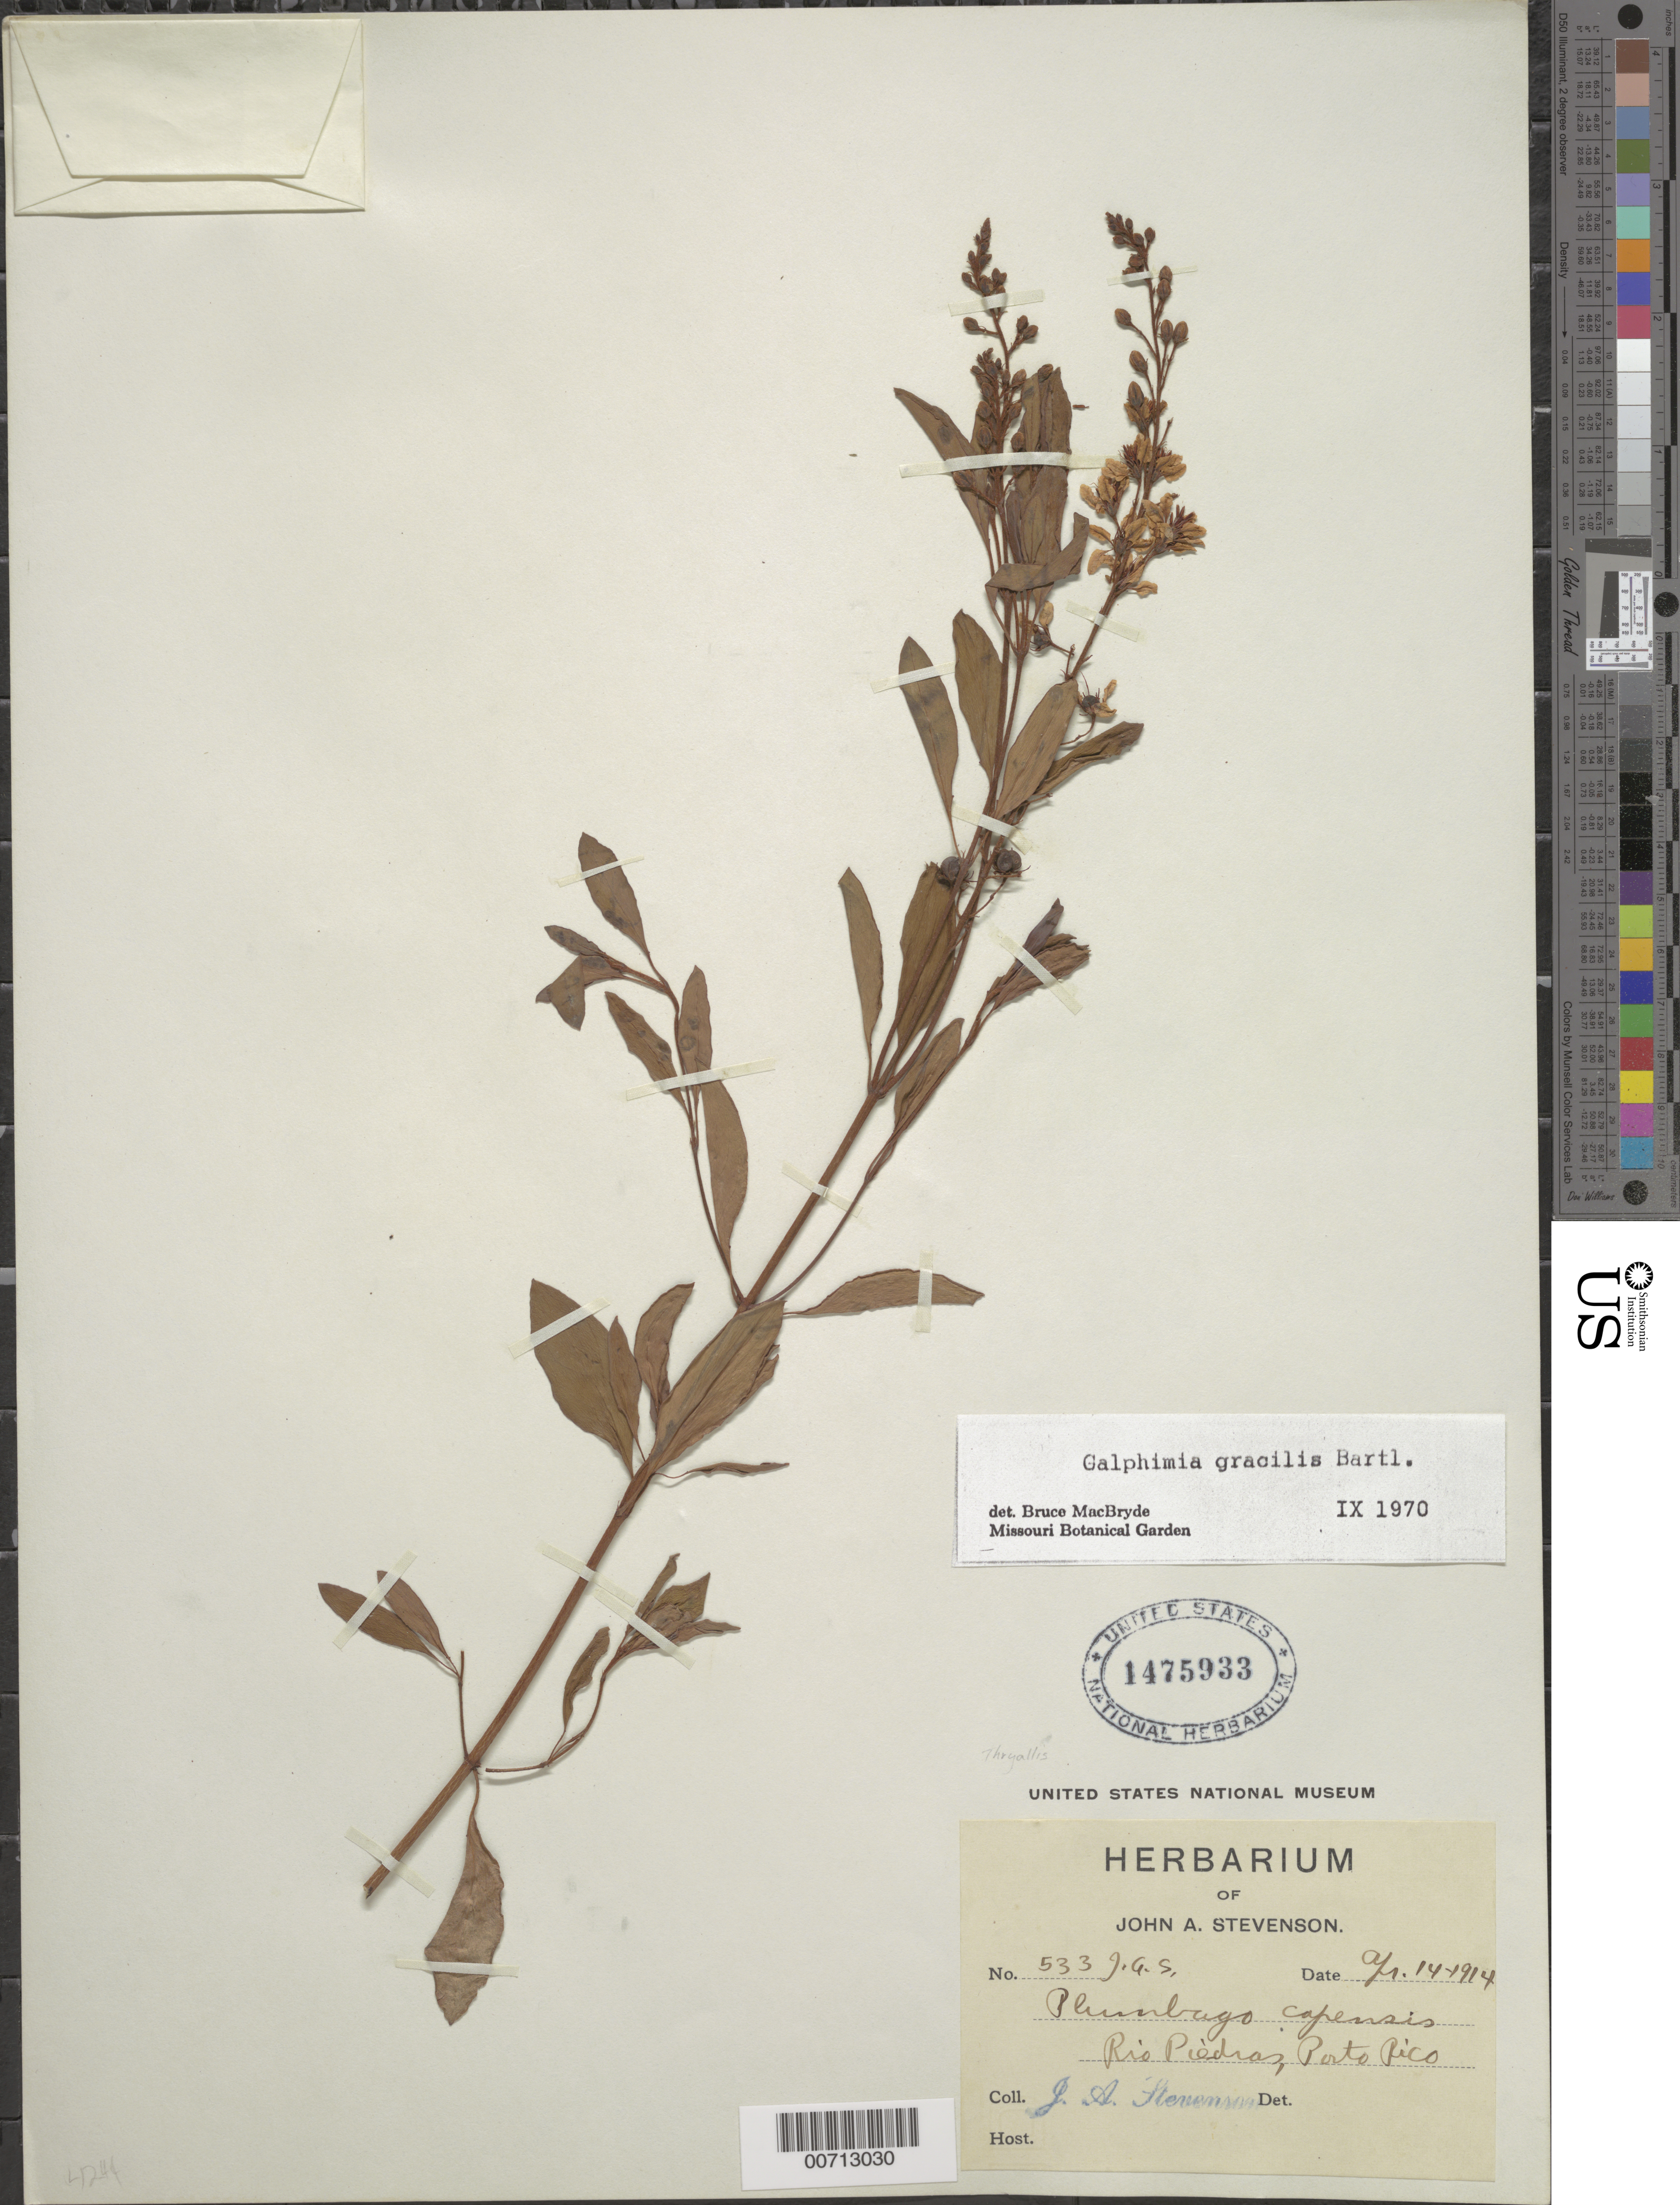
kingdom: Plantae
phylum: Tracheophyta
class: Magnoliopsida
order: Malpighiales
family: Malpighiaceae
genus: Galphimia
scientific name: Galphimia gracilis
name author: Bartl.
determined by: MacBryde, Bruce, (MO), Missouri Botanical Garden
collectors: J. Stevenson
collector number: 533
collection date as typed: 14 Apr 1914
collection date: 1914-04-14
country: Puerto Rico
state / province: Rio Piedras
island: Greater Antilles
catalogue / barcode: US 1475933